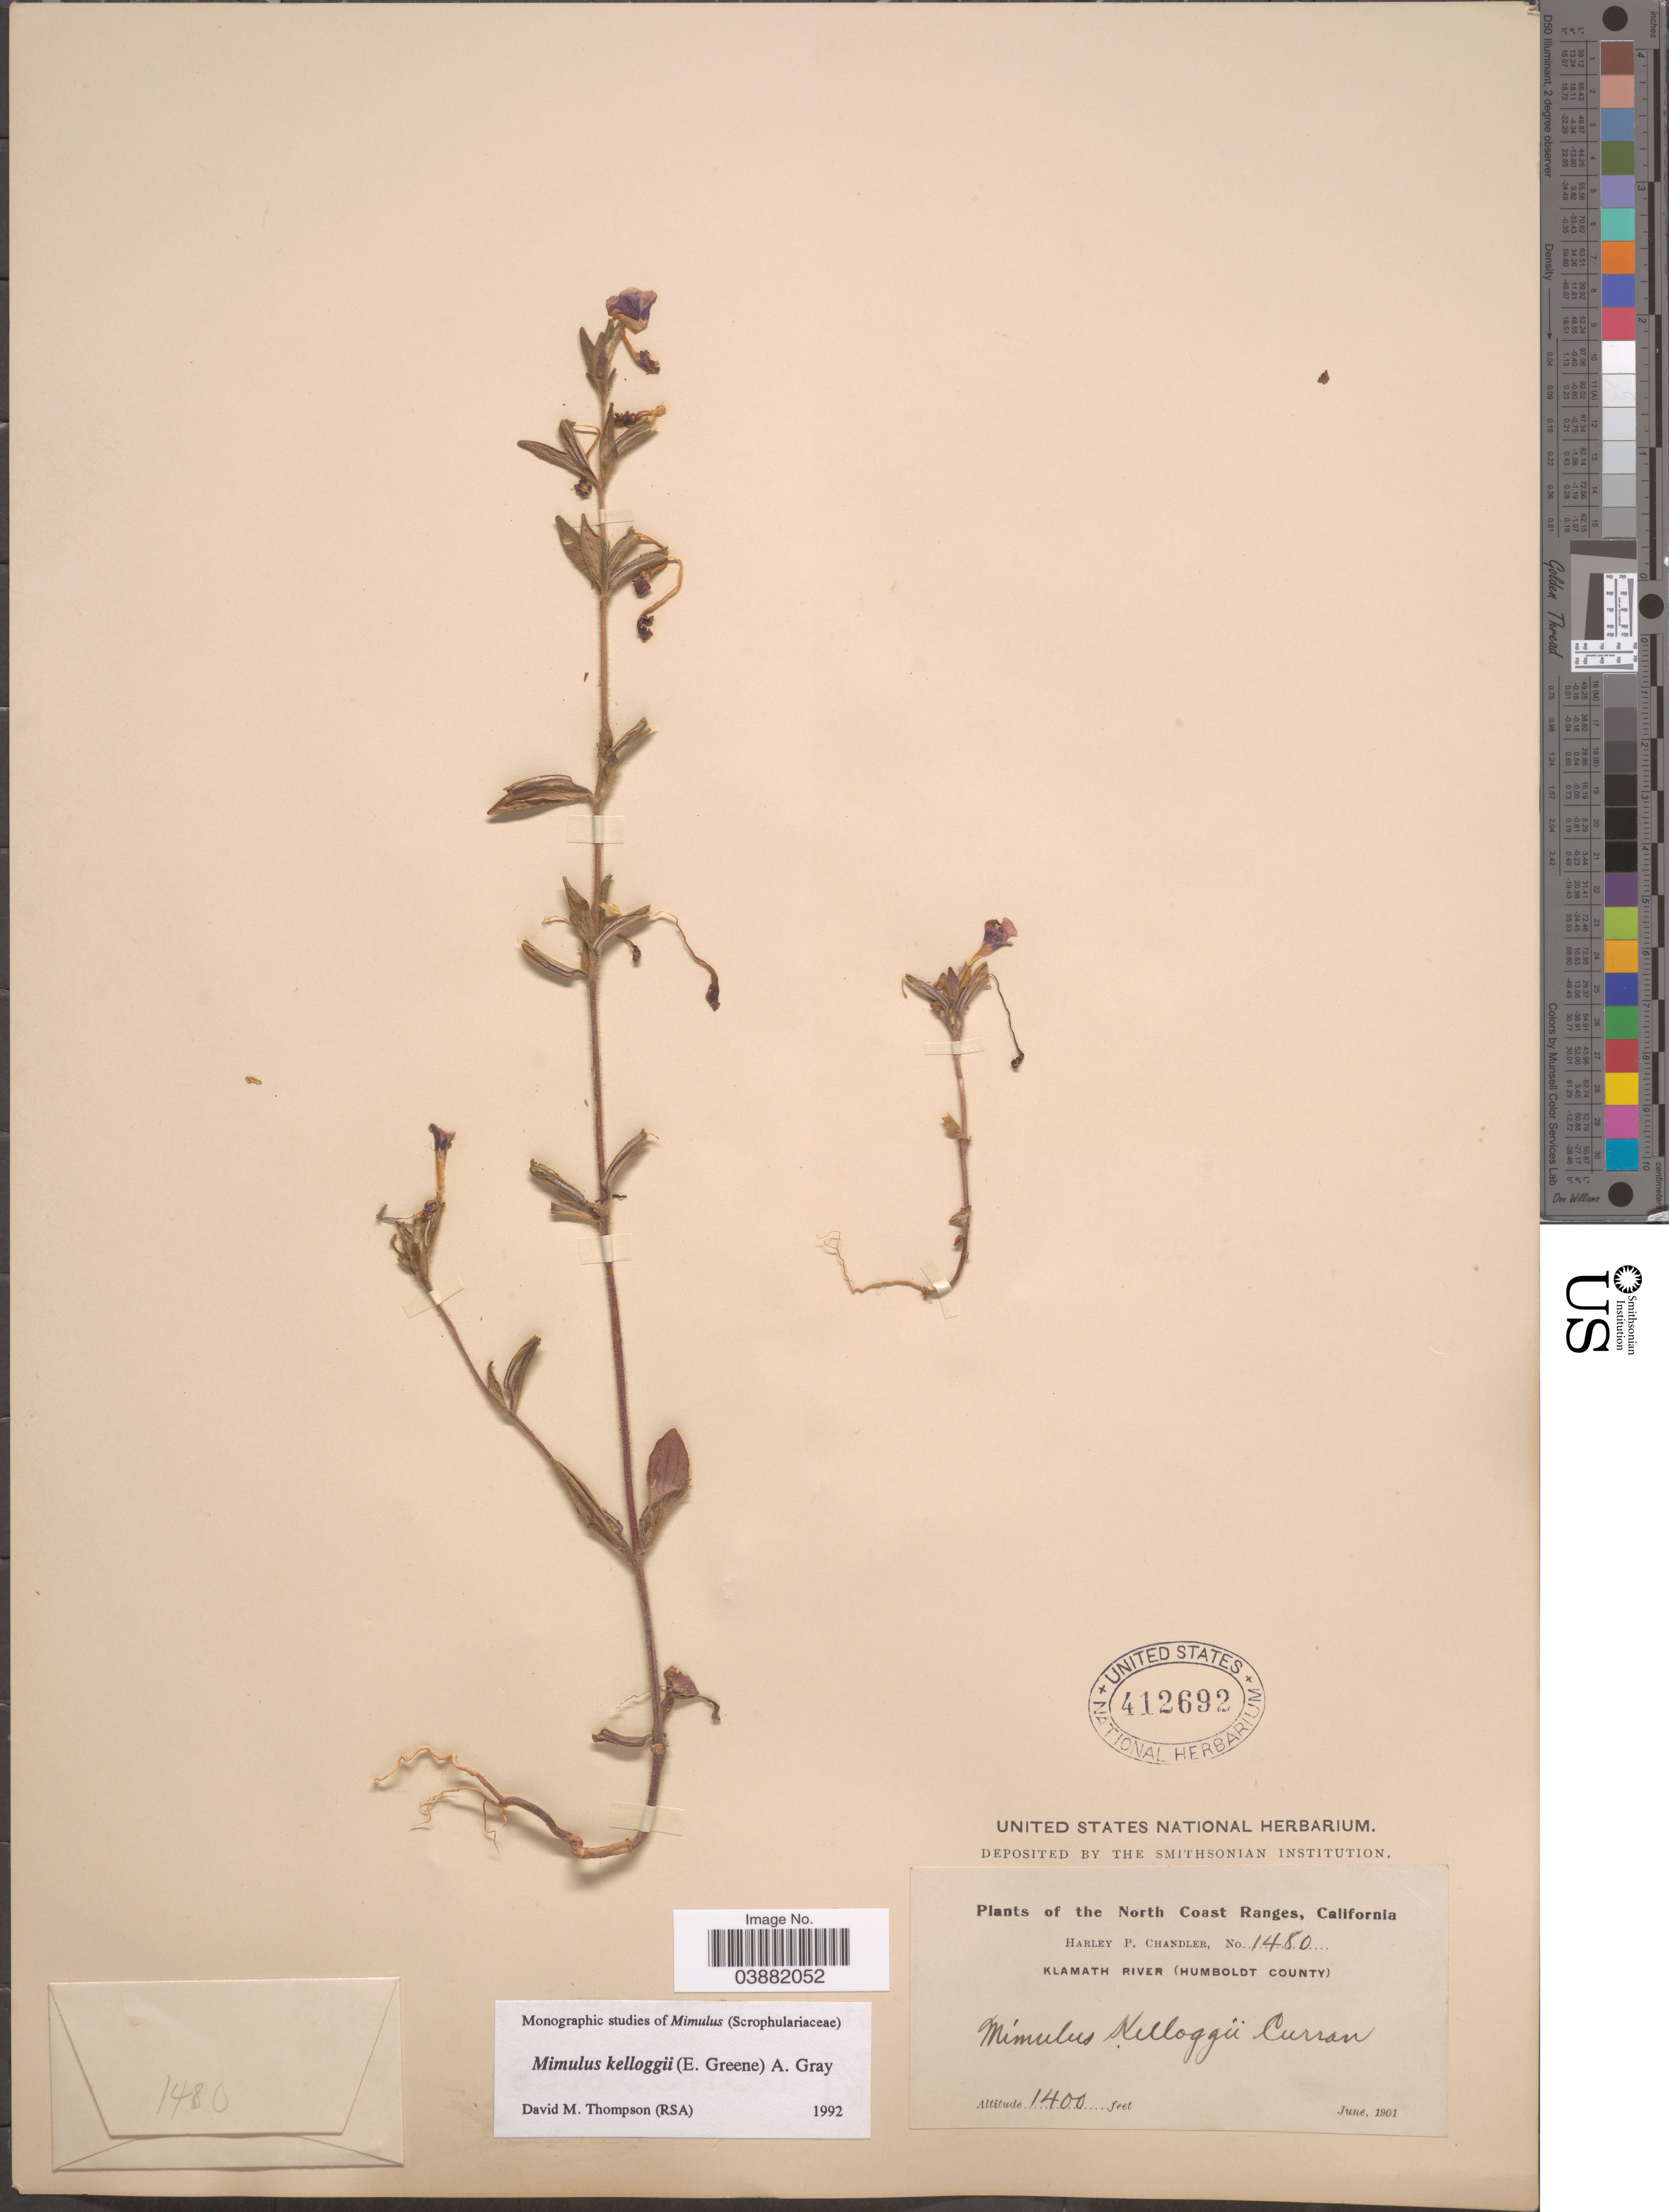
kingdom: Plantae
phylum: Tracheophyta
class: Magnoliopsida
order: Lamiales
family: Phrymaceae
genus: Mimulus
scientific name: Mimulus kelloggii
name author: (Curran ex Greene) Curran ex A. Gray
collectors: H. Chandler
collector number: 1480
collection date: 1901-06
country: United States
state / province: California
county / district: Humboldt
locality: The North Coast Ranges. Klamath River (Humboldt County).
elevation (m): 427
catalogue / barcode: US 412692